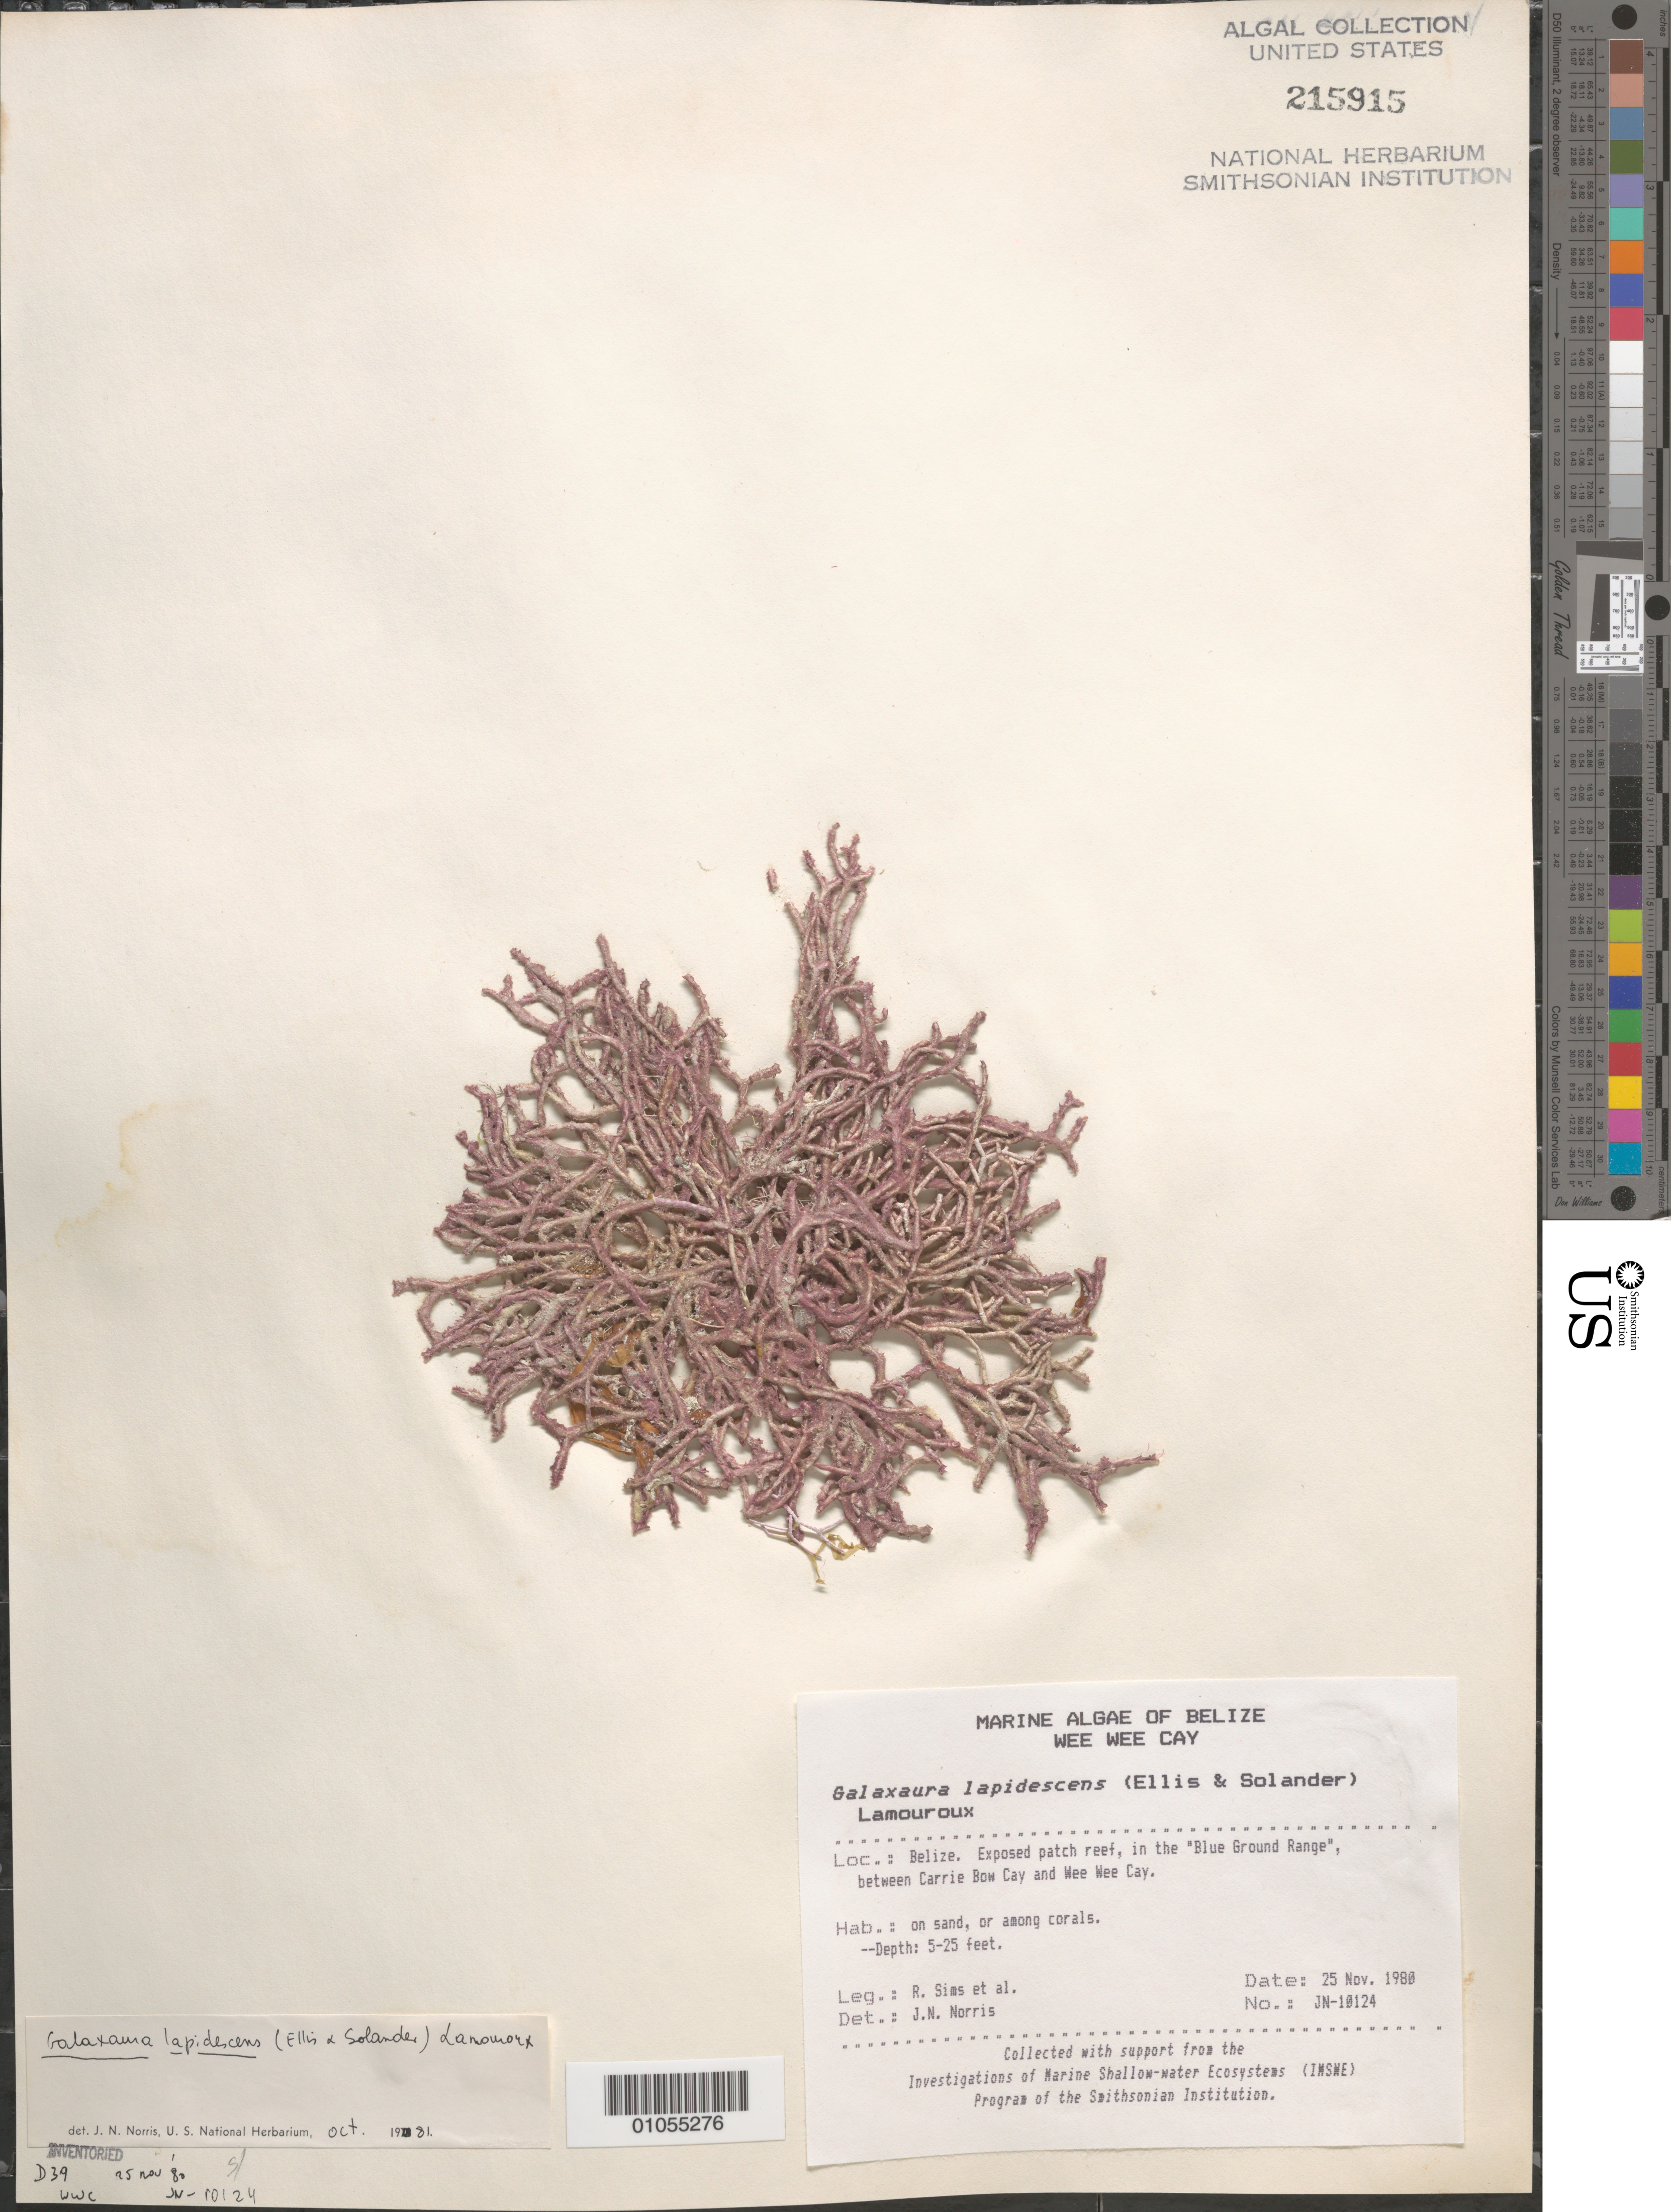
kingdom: Plantae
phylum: Rhodophyta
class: Florideophyceae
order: Nemaliales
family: Galaxauraceae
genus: Galaxaura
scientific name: Galaxaura rugosa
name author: (Ellis & Sol.) J.V.Lamouroux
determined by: Algae name updating Project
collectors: R. H. Sims & et al.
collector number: JN-10124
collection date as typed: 25 Nov 1980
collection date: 1980-11-25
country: Belize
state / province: Stann Creek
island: Wee Wee Cay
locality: Blue Ground Range, between Carrie Bow Cay and Wee Wee Cay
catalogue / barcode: US 215915